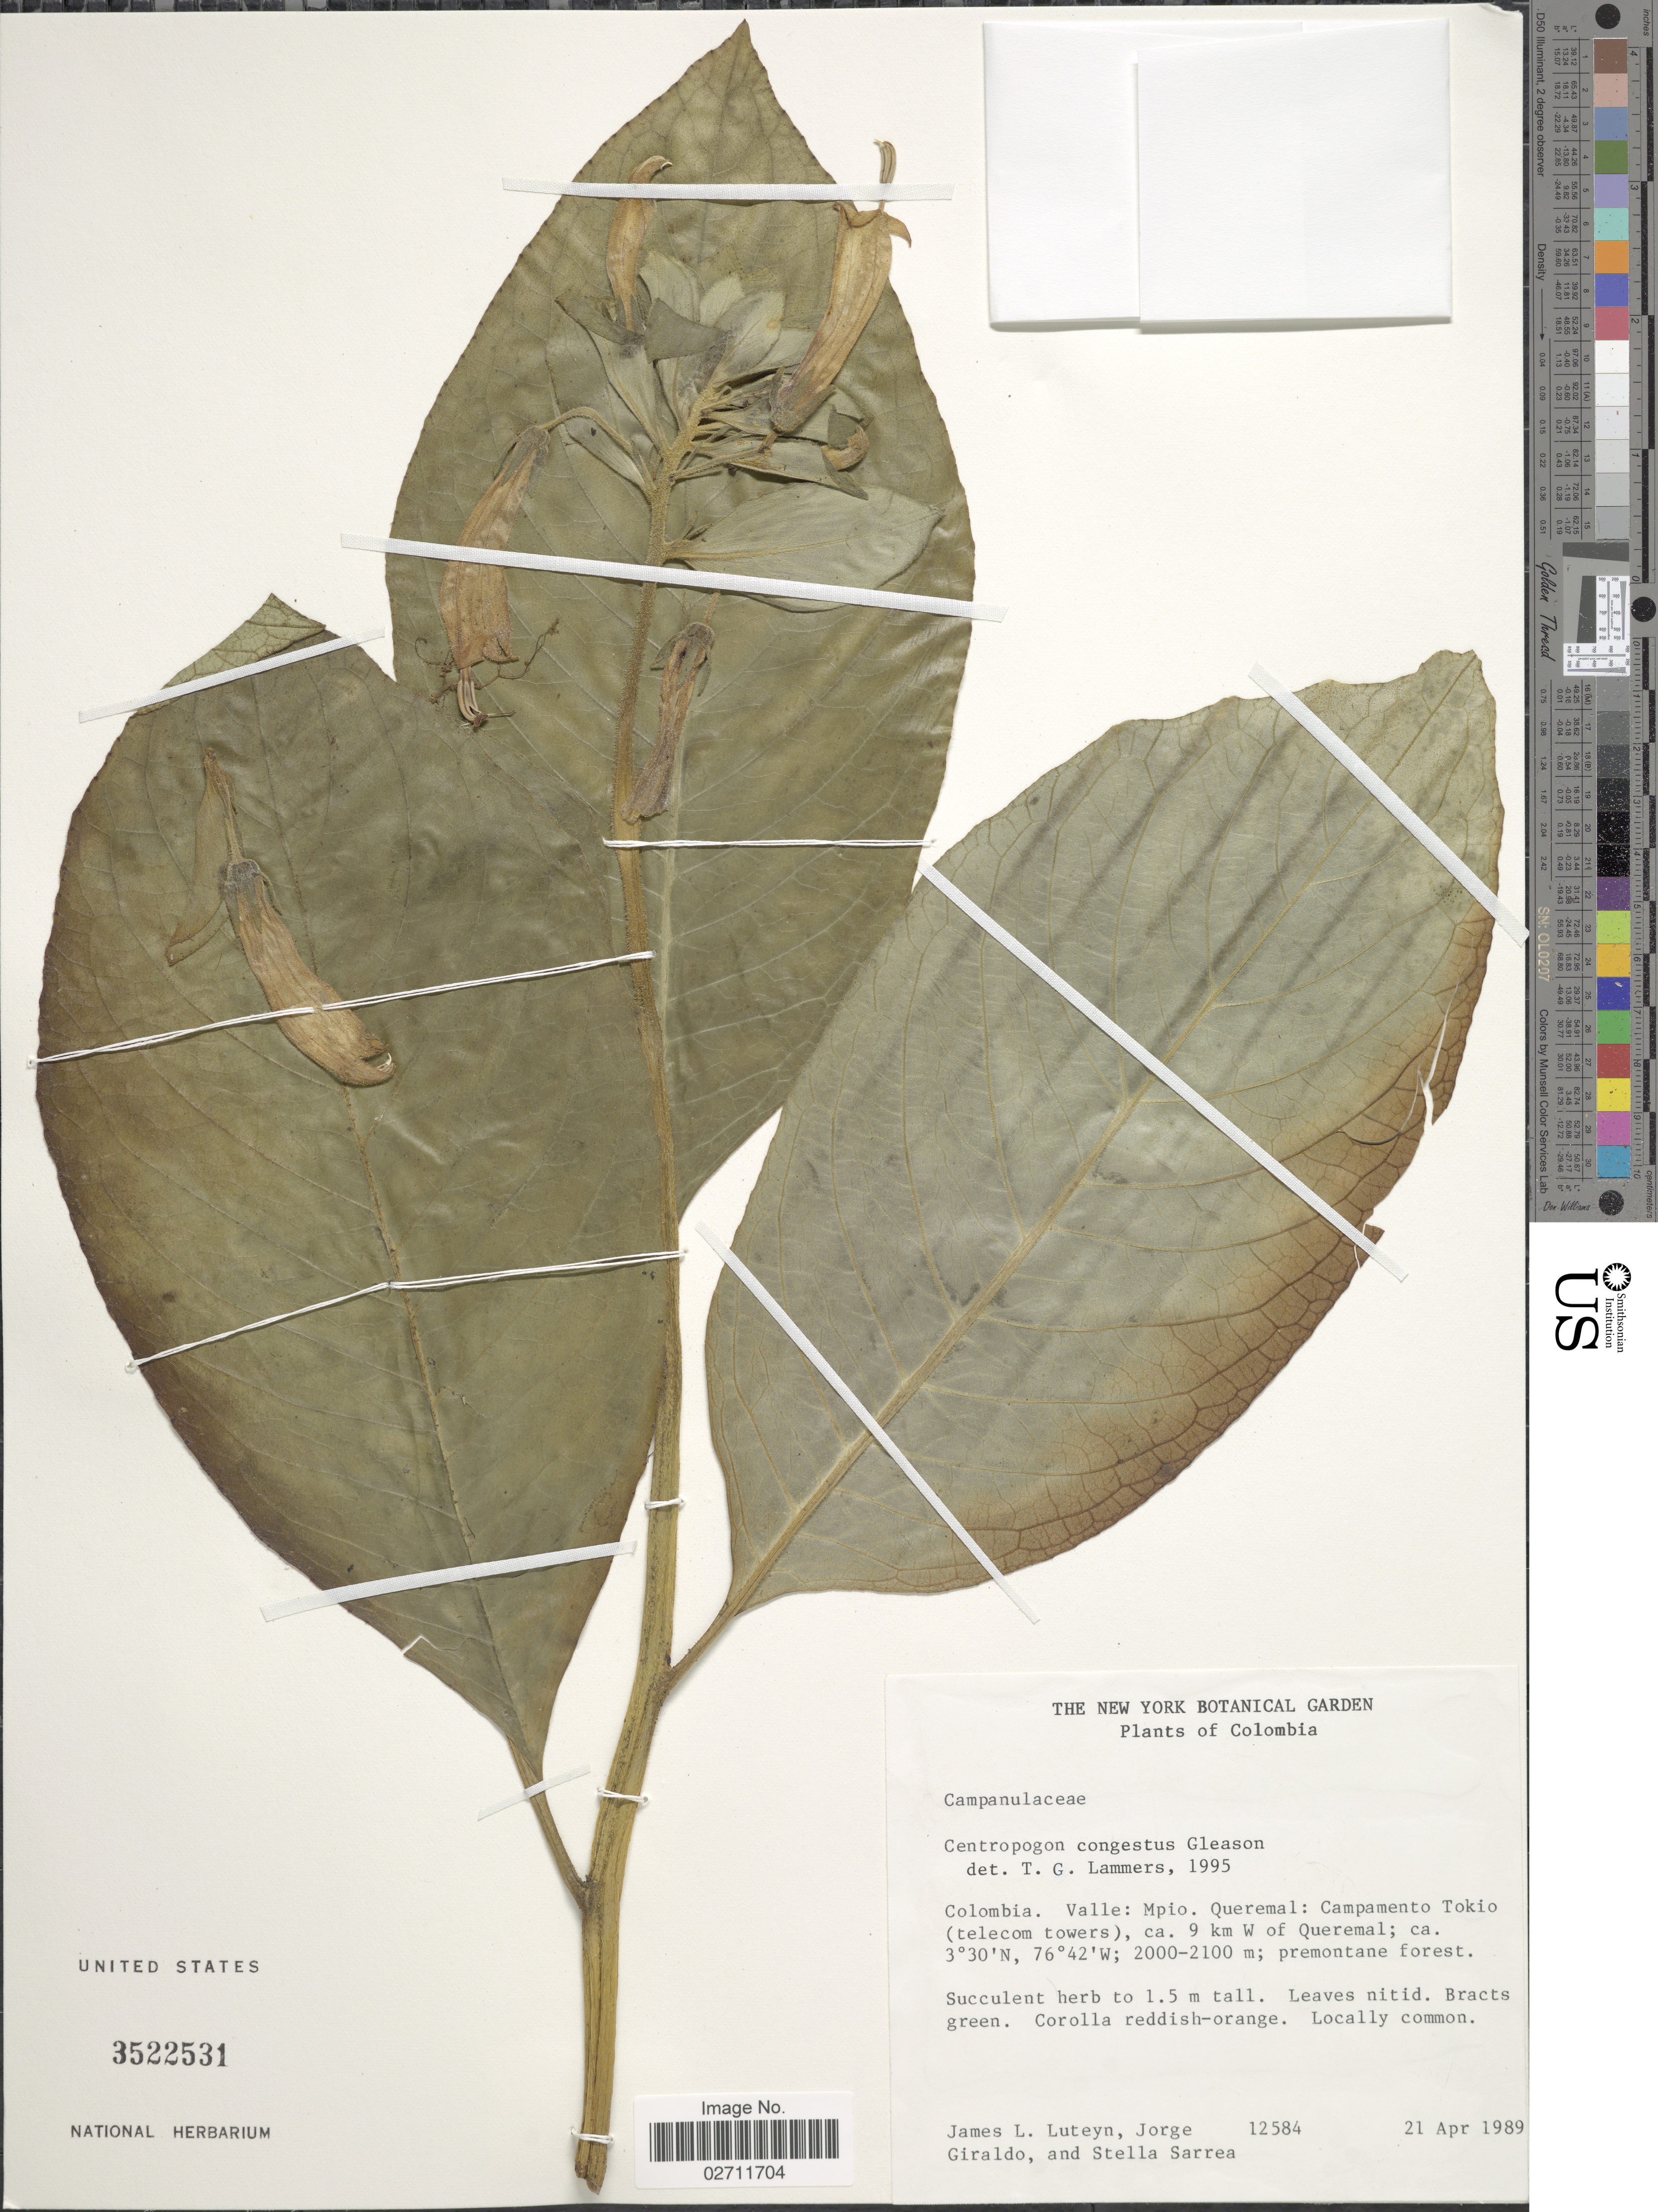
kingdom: Plantae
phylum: Tracheophyta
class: Magnoliopsida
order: Asterales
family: Campanulaceae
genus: Centropogon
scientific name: Centropogon congestus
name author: Gleason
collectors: J. L. Luteyn, J. Giraldo & S. Sarrea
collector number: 12584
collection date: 1989-04-21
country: Colombia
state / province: Valle del Cauca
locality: Vale: Mpio. Queremal: Campamento Tokio (telecom towers), ca. 9 km W of Queremal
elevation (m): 2000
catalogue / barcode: US 3522531